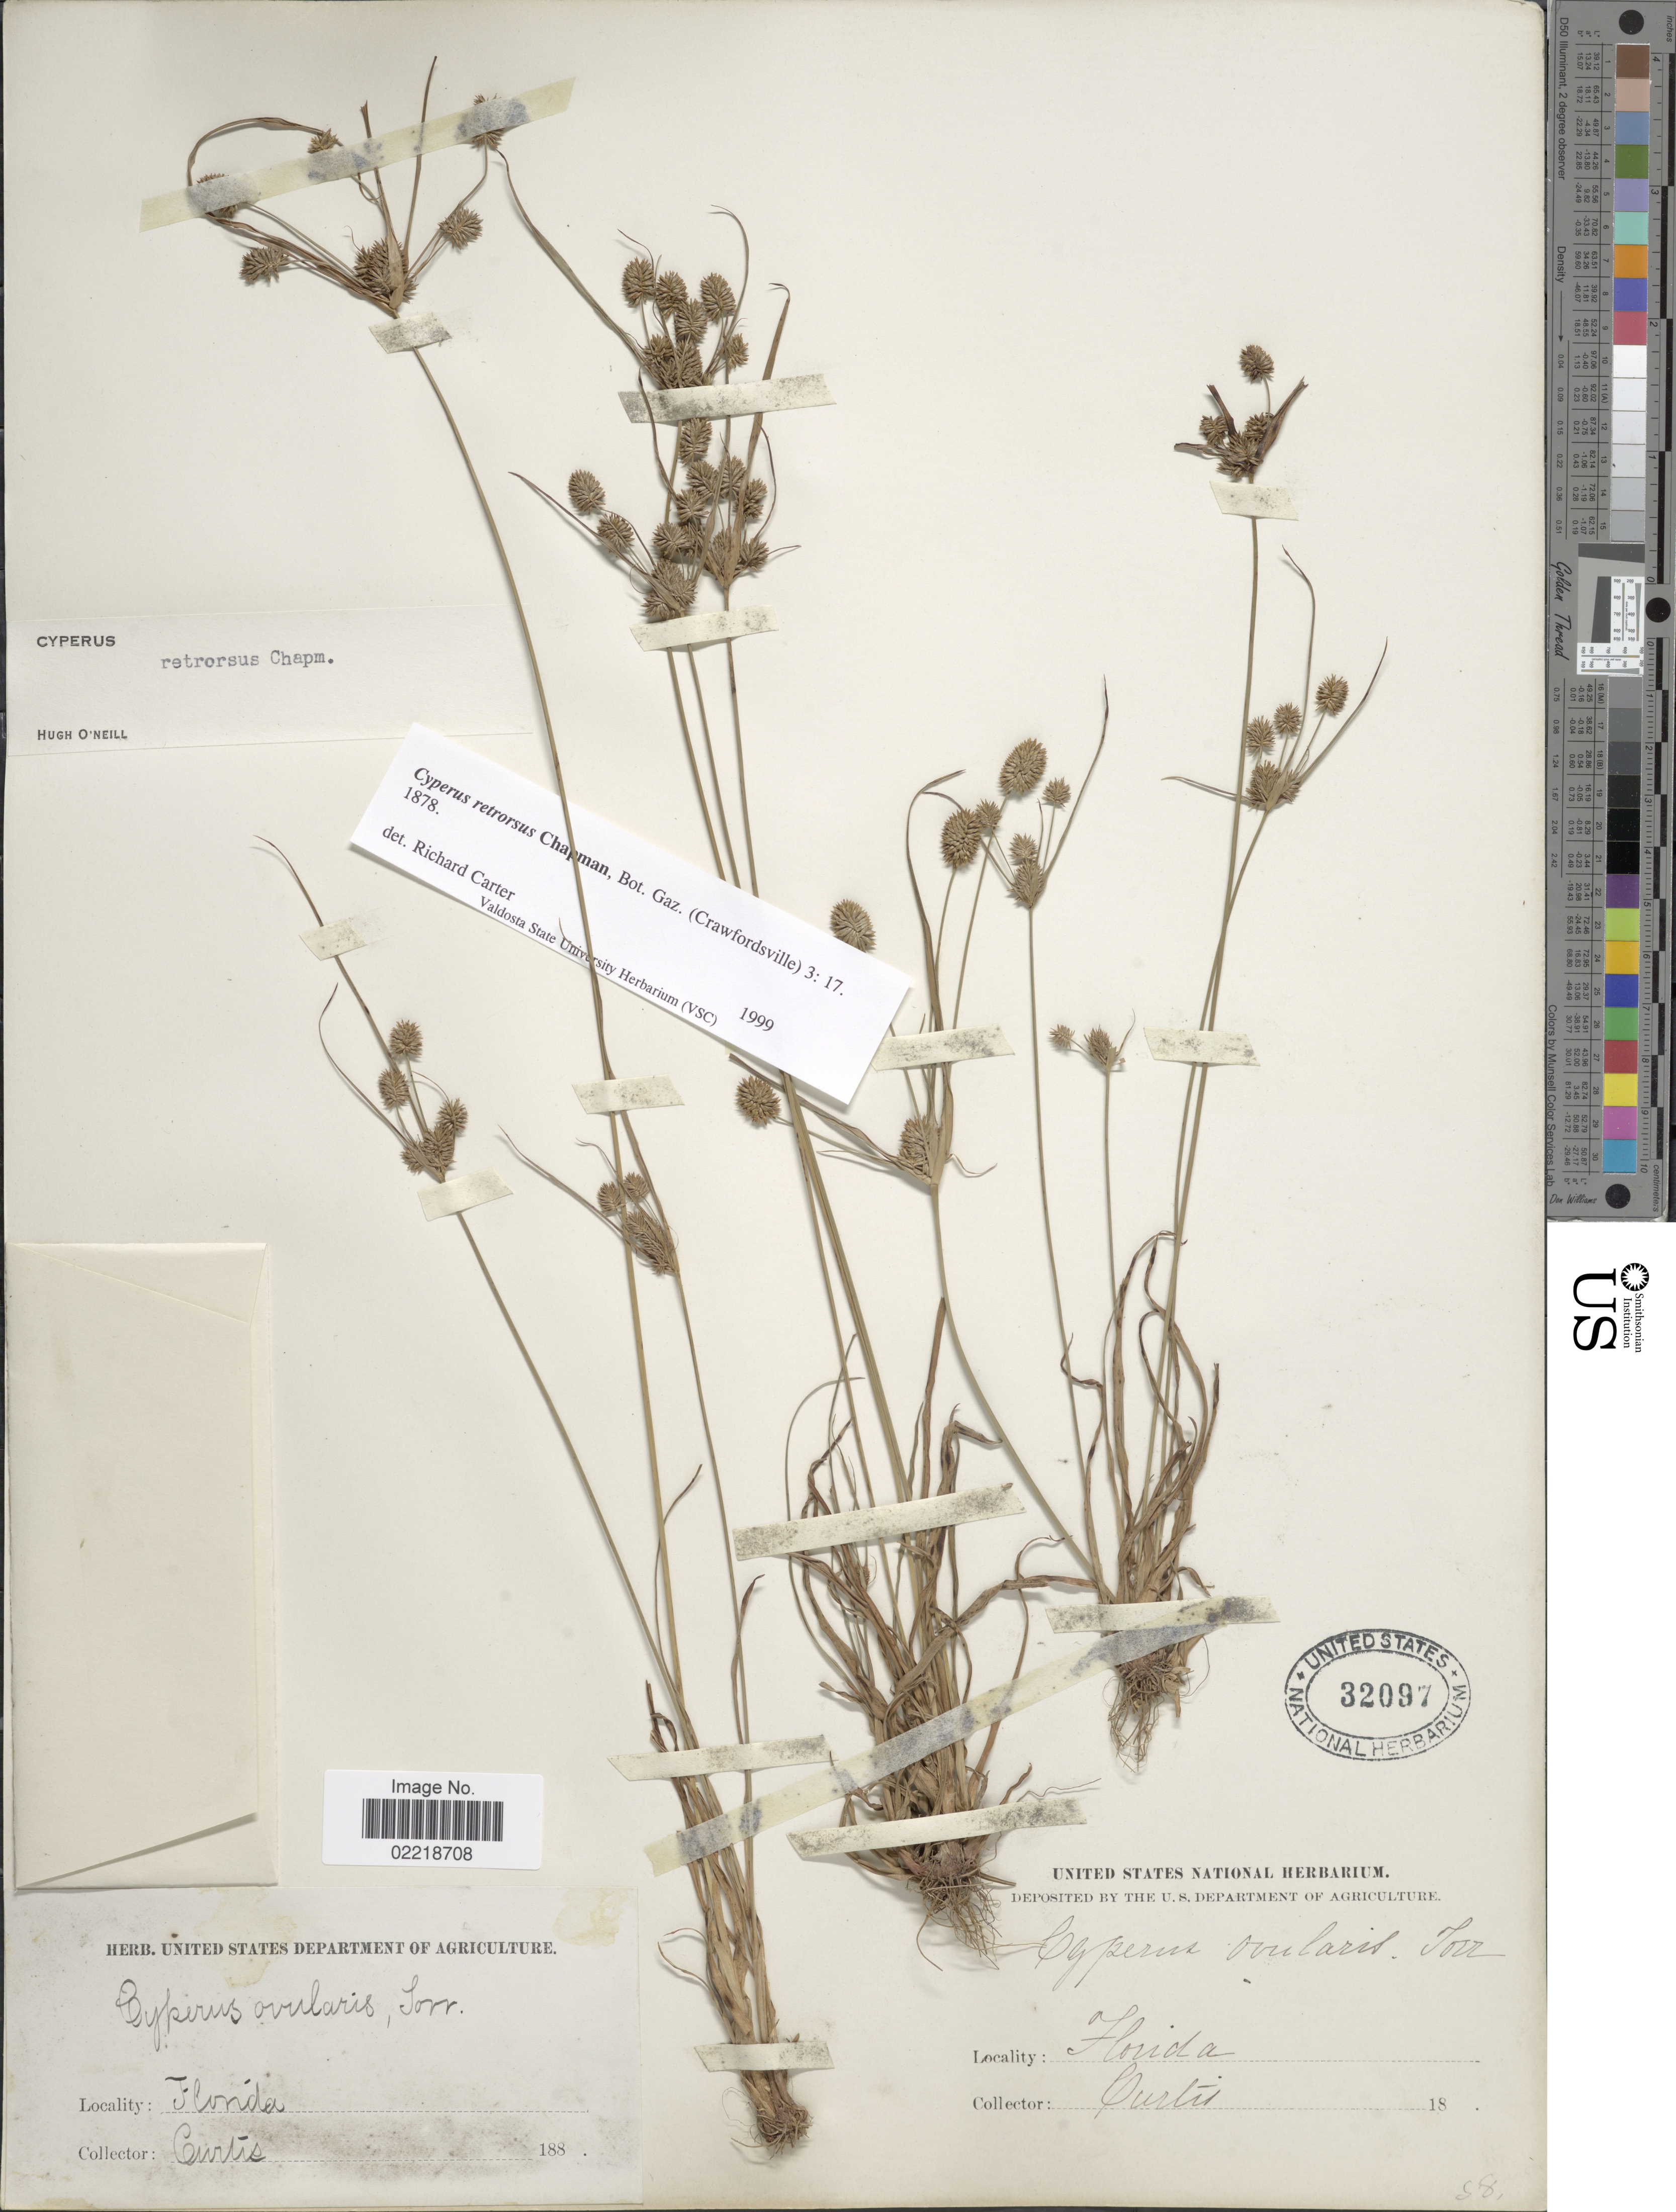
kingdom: Plantae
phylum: Tracheophyta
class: Liliopsida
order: Poales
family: Cyperaceae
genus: Cyperus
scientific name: Cyperus retrorsus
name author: Chapm.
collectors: -. Curtis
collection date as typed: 188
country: United States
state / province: Florida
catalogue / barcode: US 32097